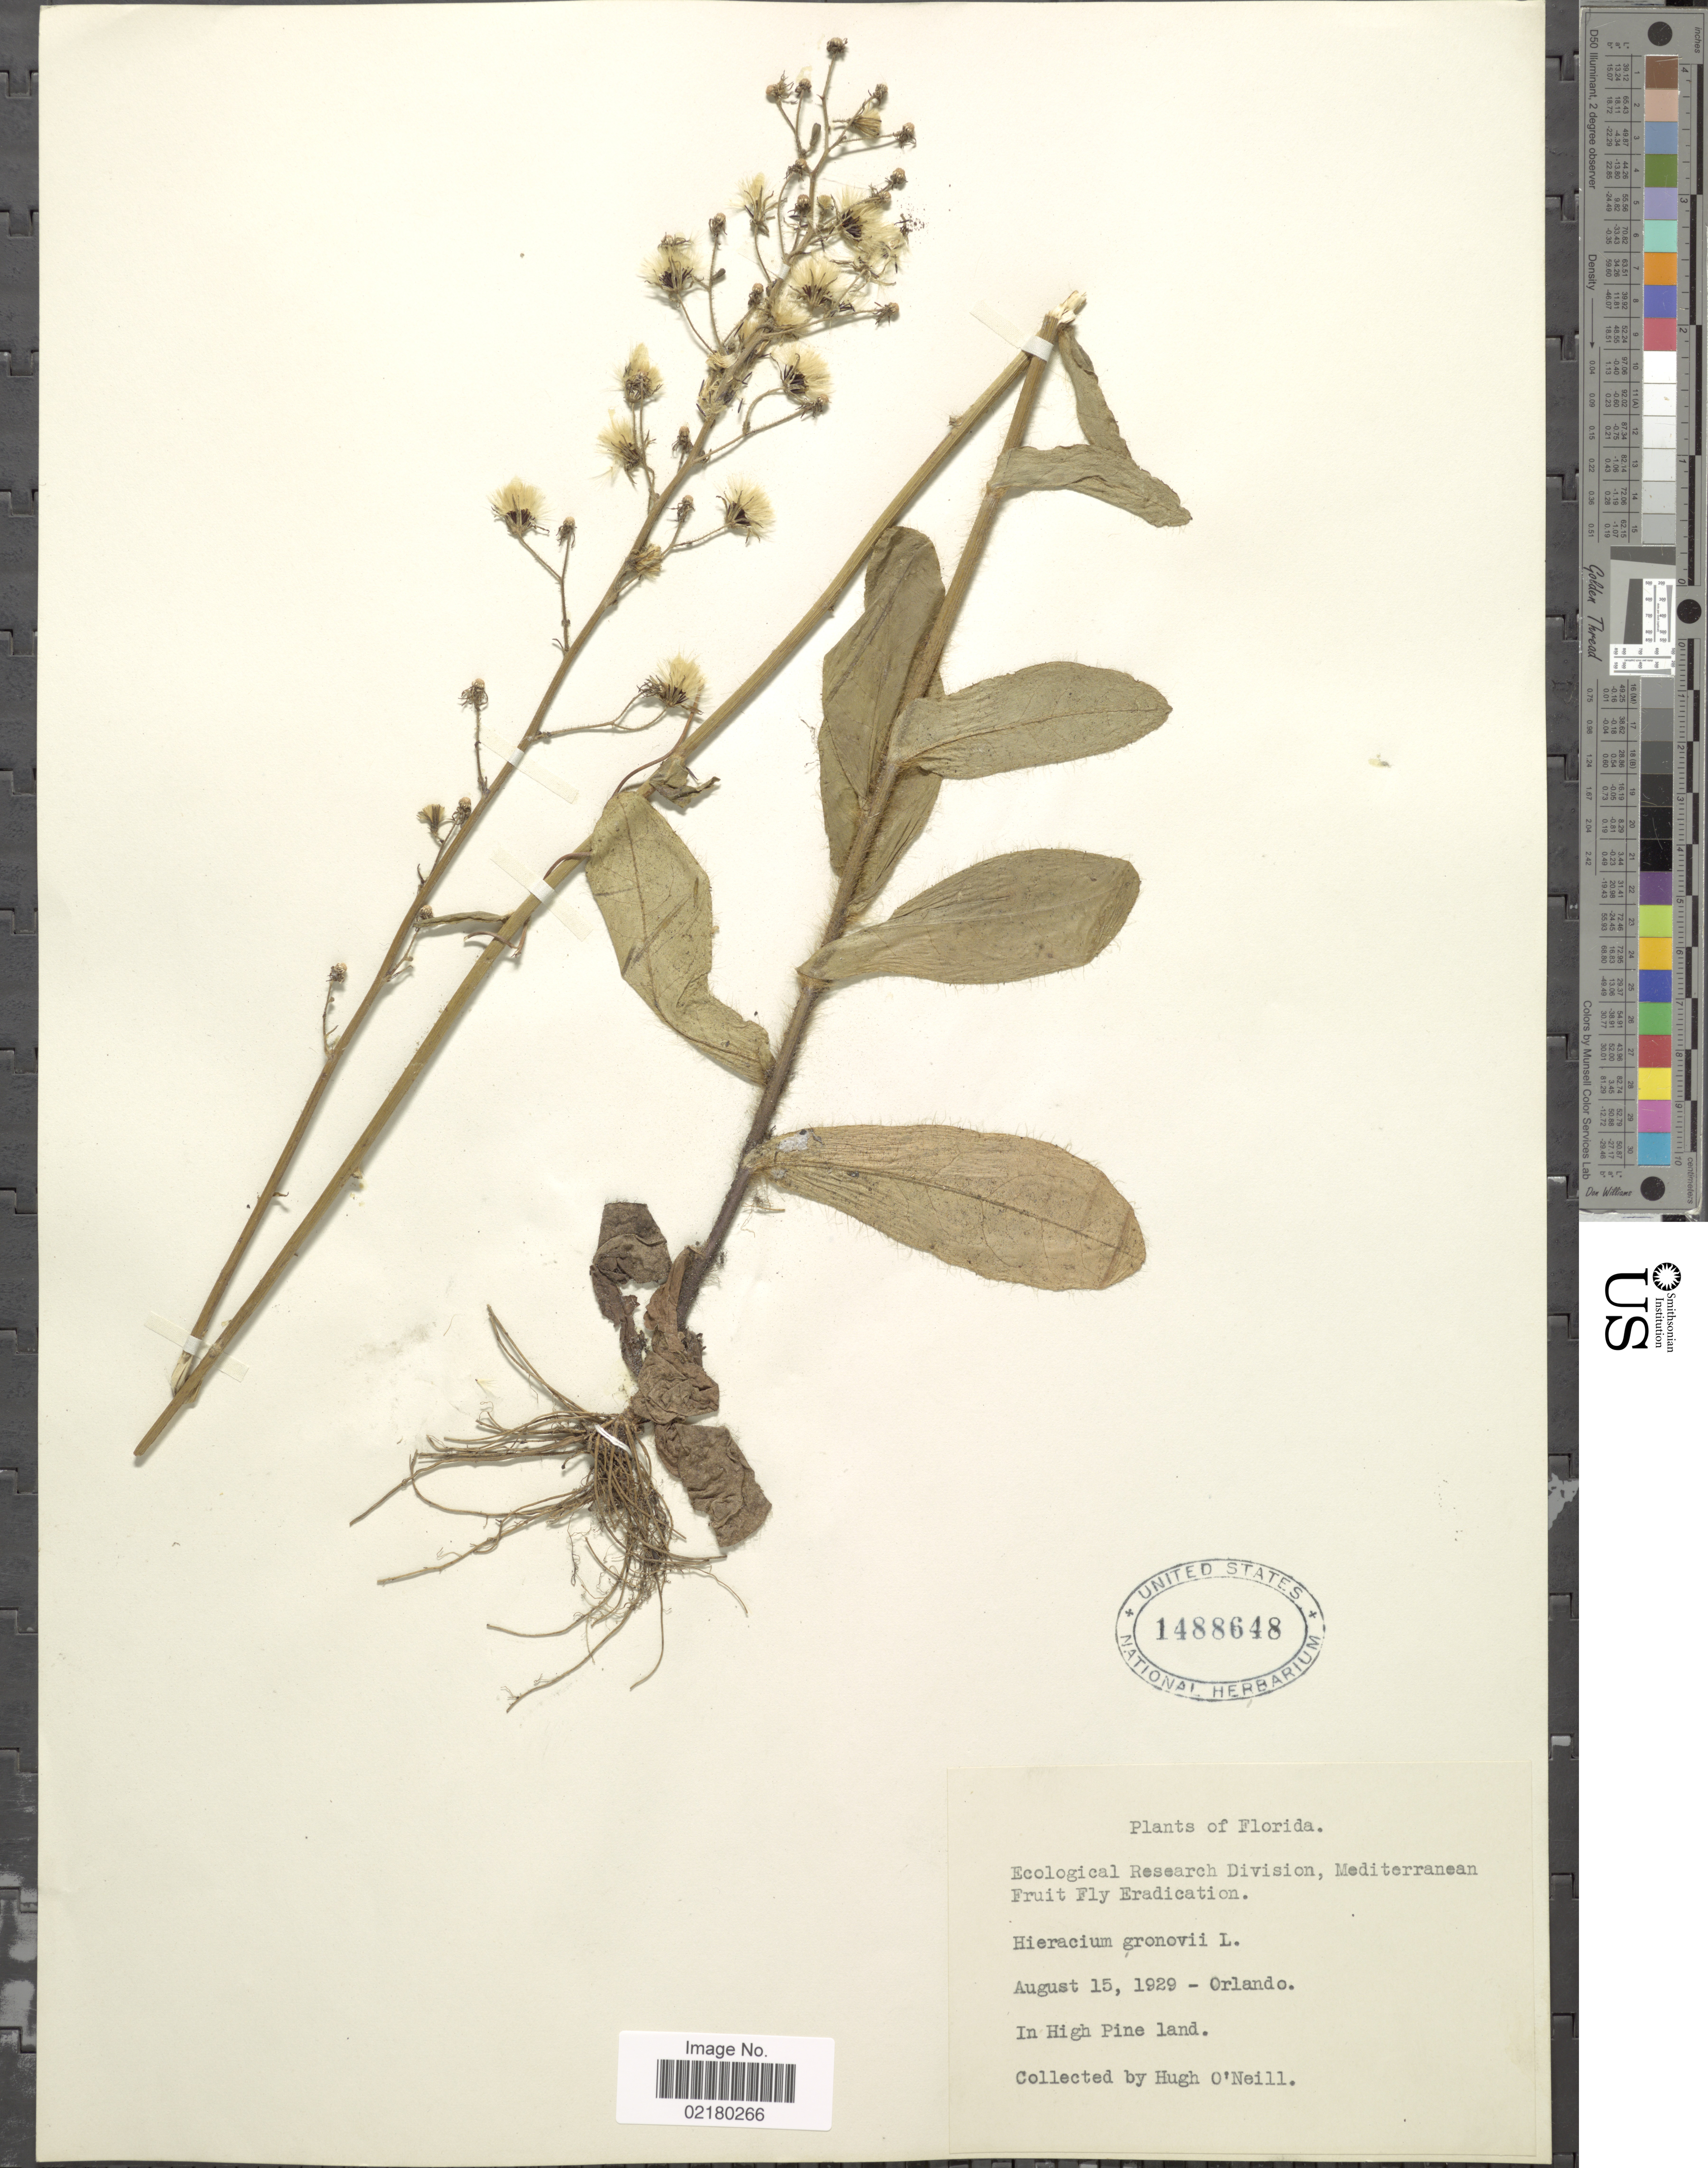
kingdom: Plantae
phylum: Tracheophyta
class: Magnoliopsida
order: Asterales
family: Asteraceae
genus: Hieracium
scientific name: Hieracium gronovii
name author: L.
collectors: H. O'Neill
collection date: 1929-08-15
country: United States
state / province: Florida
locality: Orlando, in High Pine land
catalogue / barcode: US 1488648